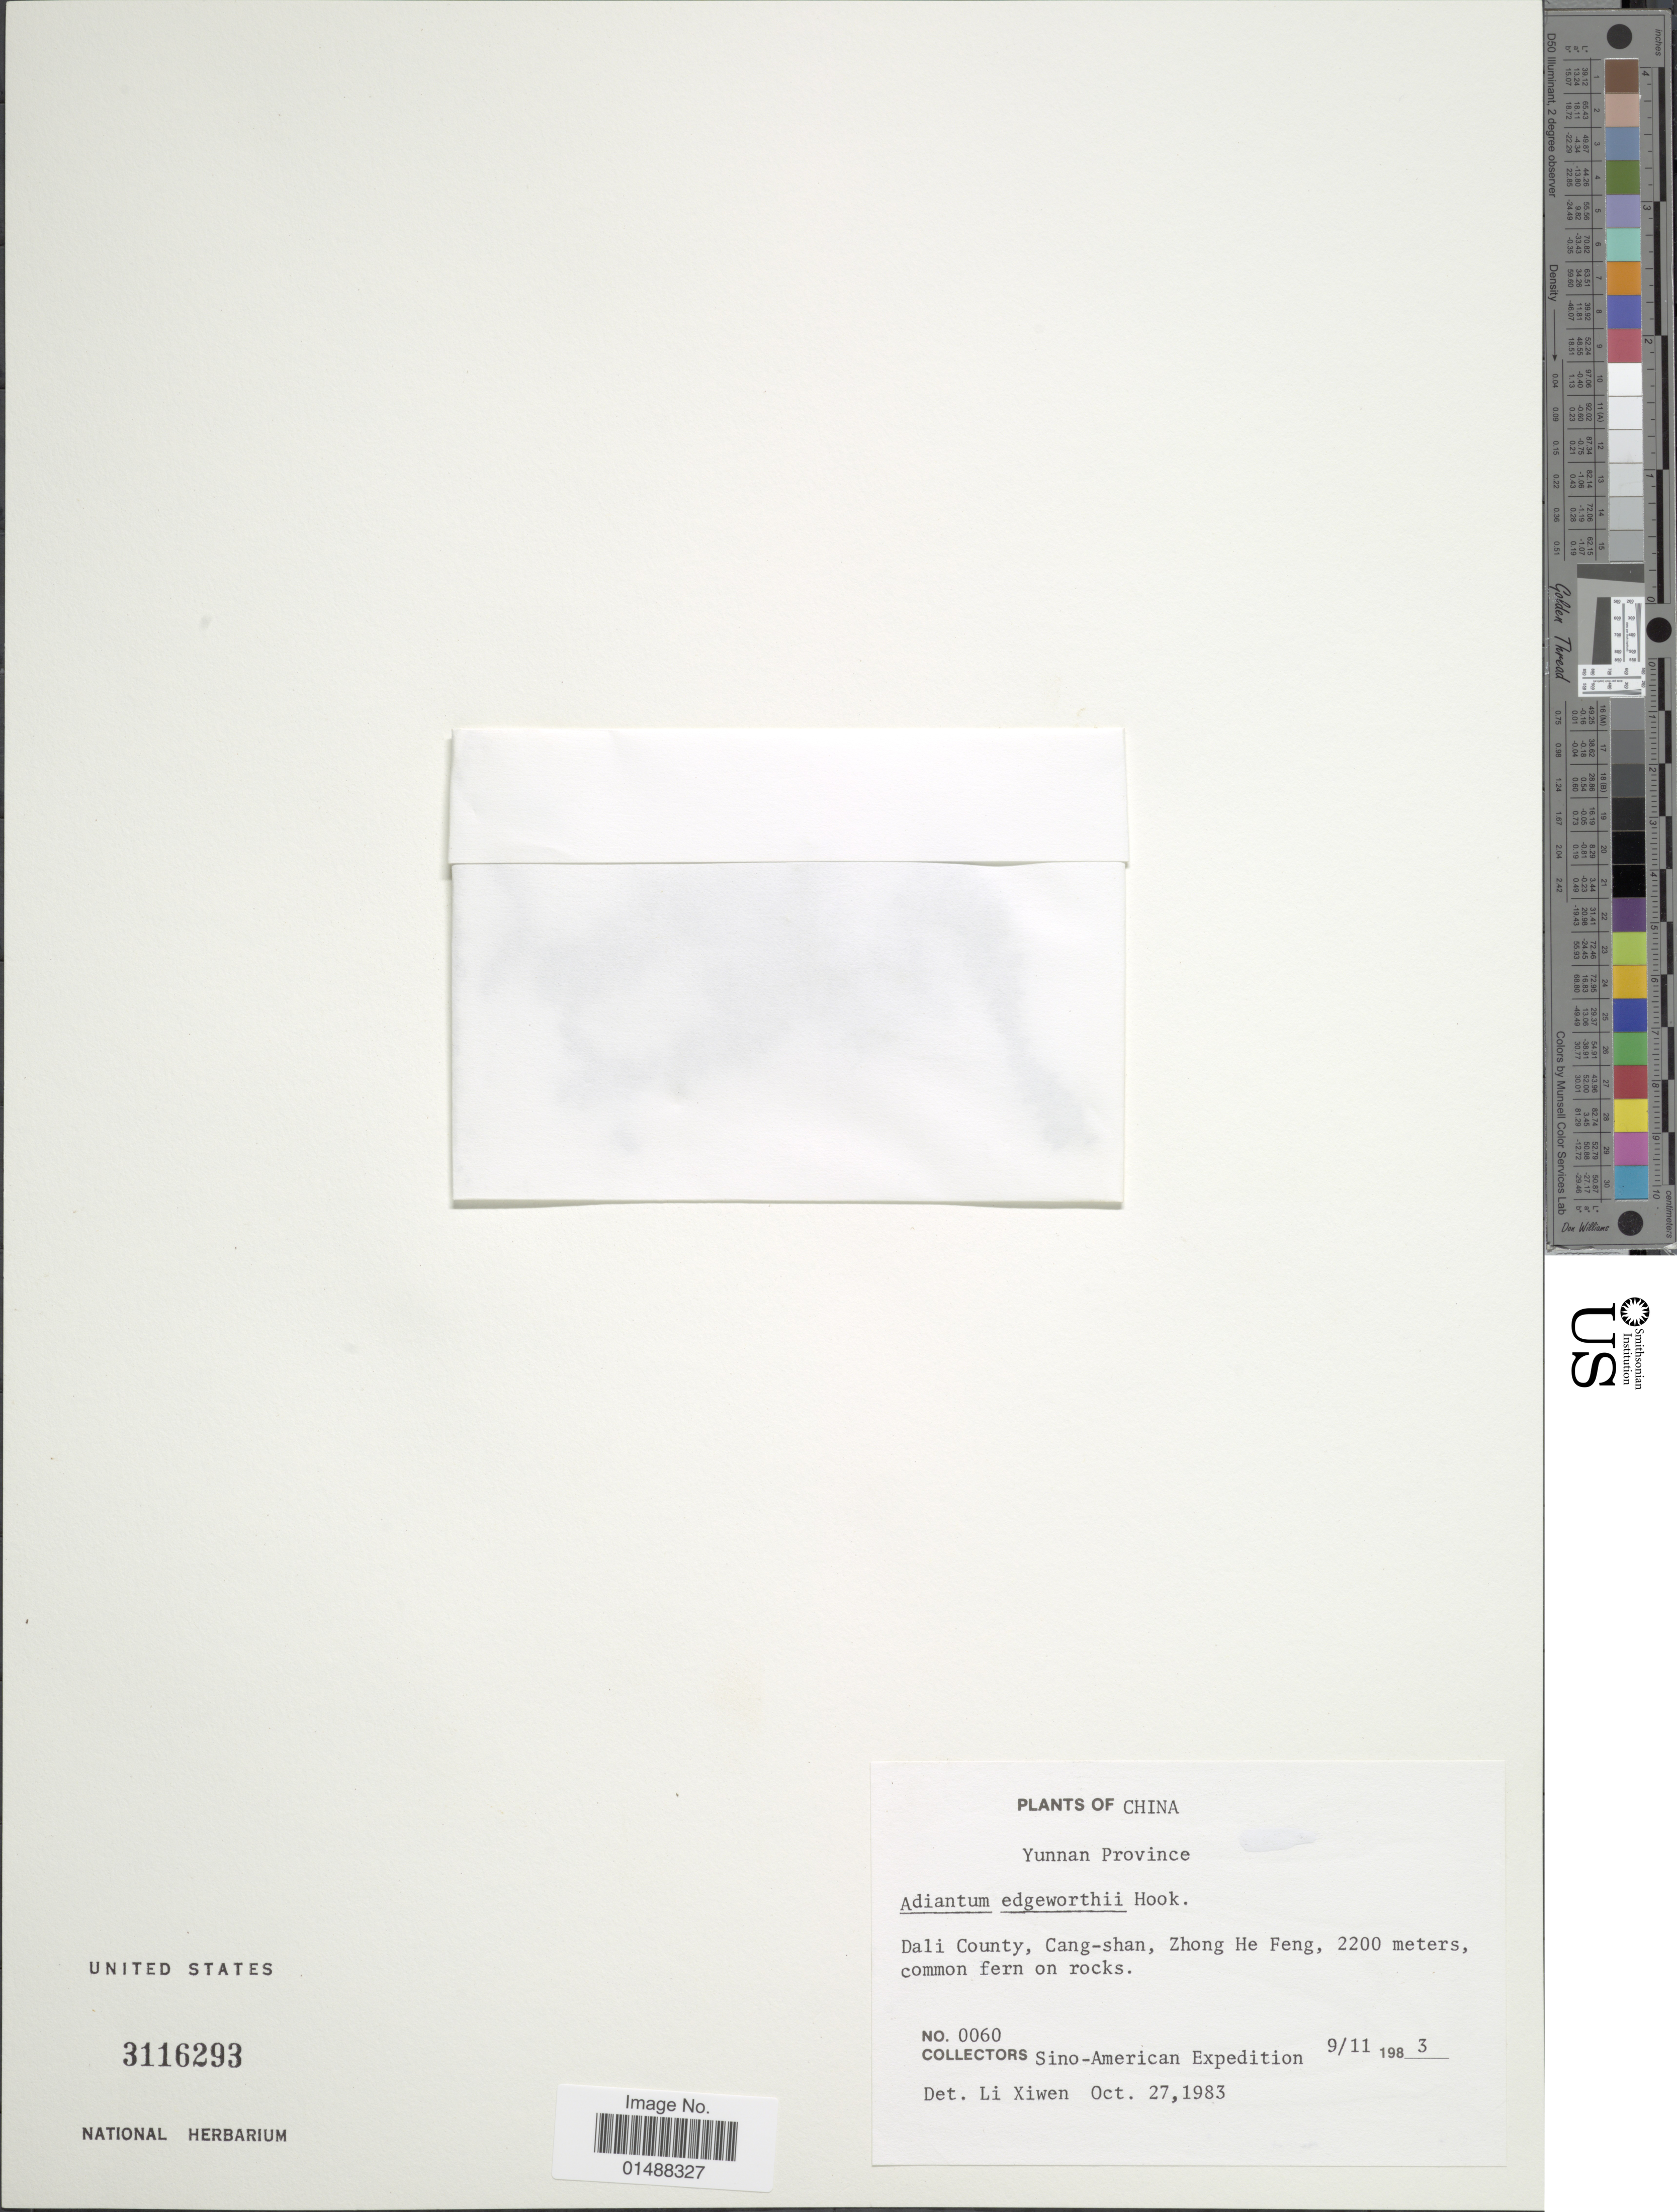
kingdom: Plantae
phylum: Tracheophyta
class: Polypodiopsida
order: Polypodiales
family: Pteridaceae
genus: Adiantum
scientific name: Adiantum edgeworthii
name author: Hook.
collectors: Sino-American Botanical Exploration; et al.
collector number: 0060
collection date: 1983-11-09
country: China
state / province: Yunnan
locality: China, Dali County, Cang-shan,Zhong He Feng.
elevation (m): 2200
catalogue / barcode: US 3116293